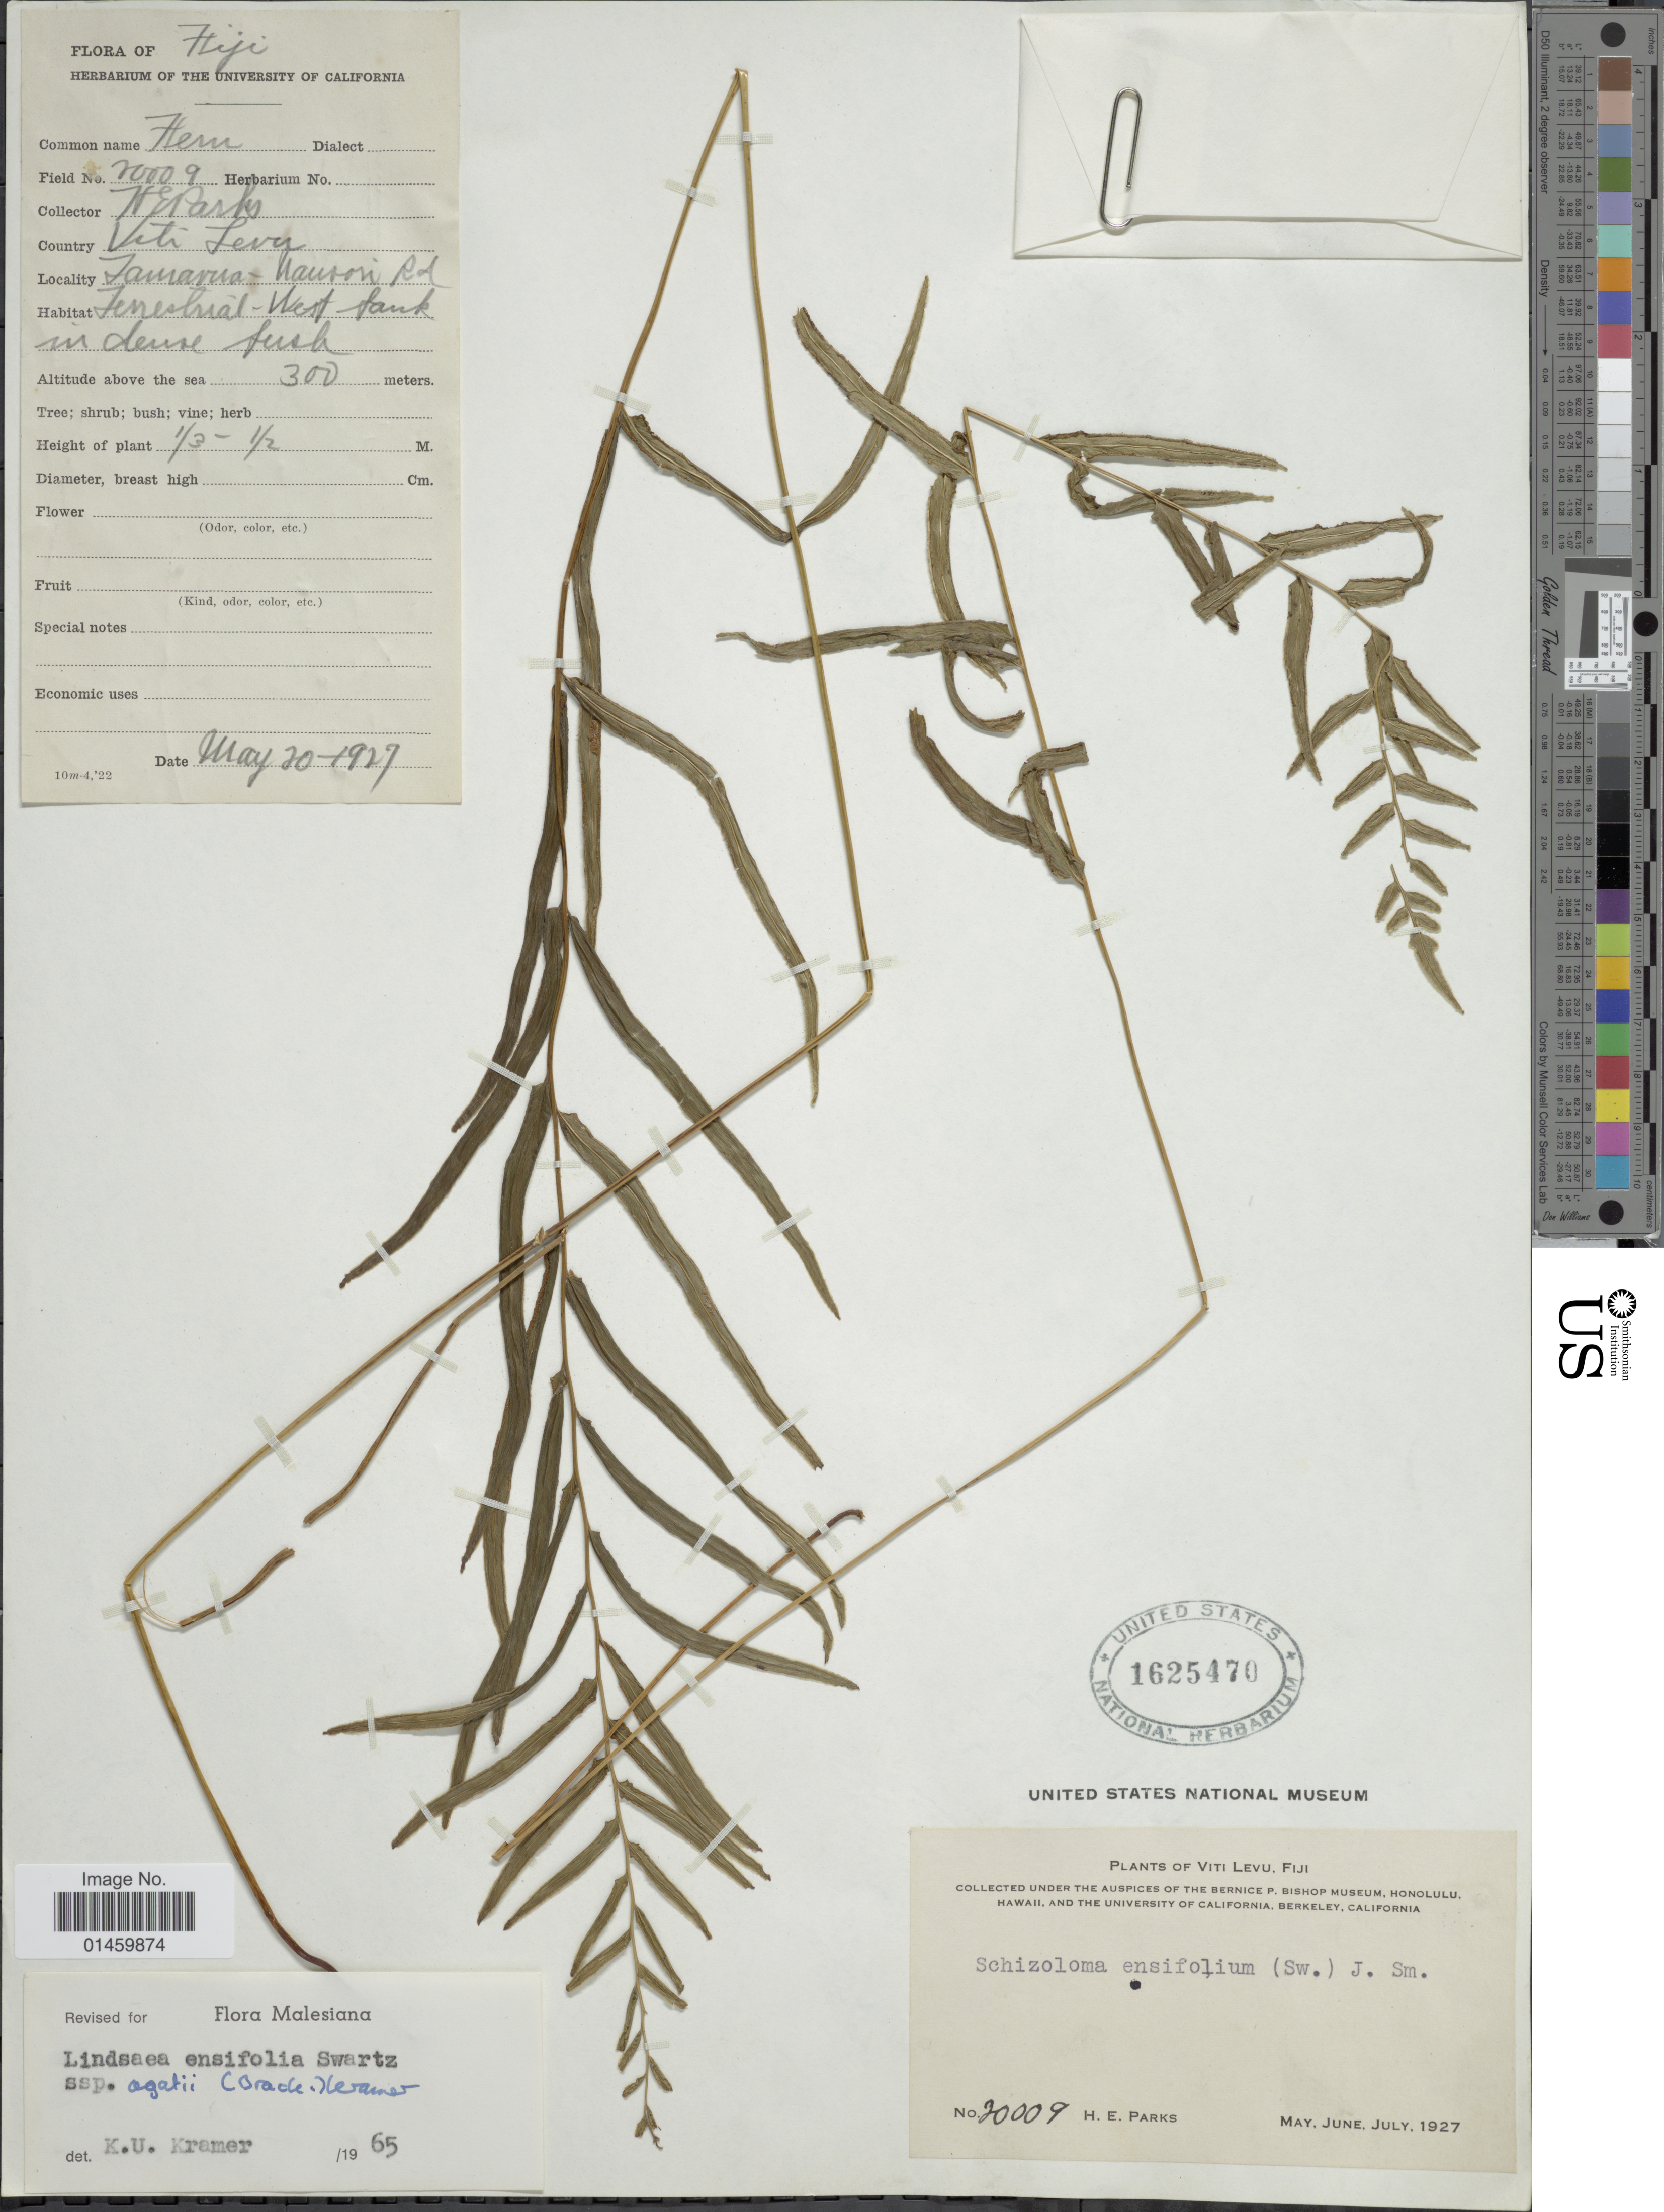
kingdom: Plantae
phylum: Tracheophyta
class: Polypodiopsida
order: Polypodiales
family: Lindsaeaceae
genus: Lindsaea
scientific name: Lindsaea ensifolia subsp. agatii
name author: (Brack.) K.U. Kramer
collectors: H. E. Parks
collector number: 20009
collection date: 1927-05-20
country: Fiji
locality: Viti Levu.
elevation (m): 300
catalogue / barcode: US 1625470